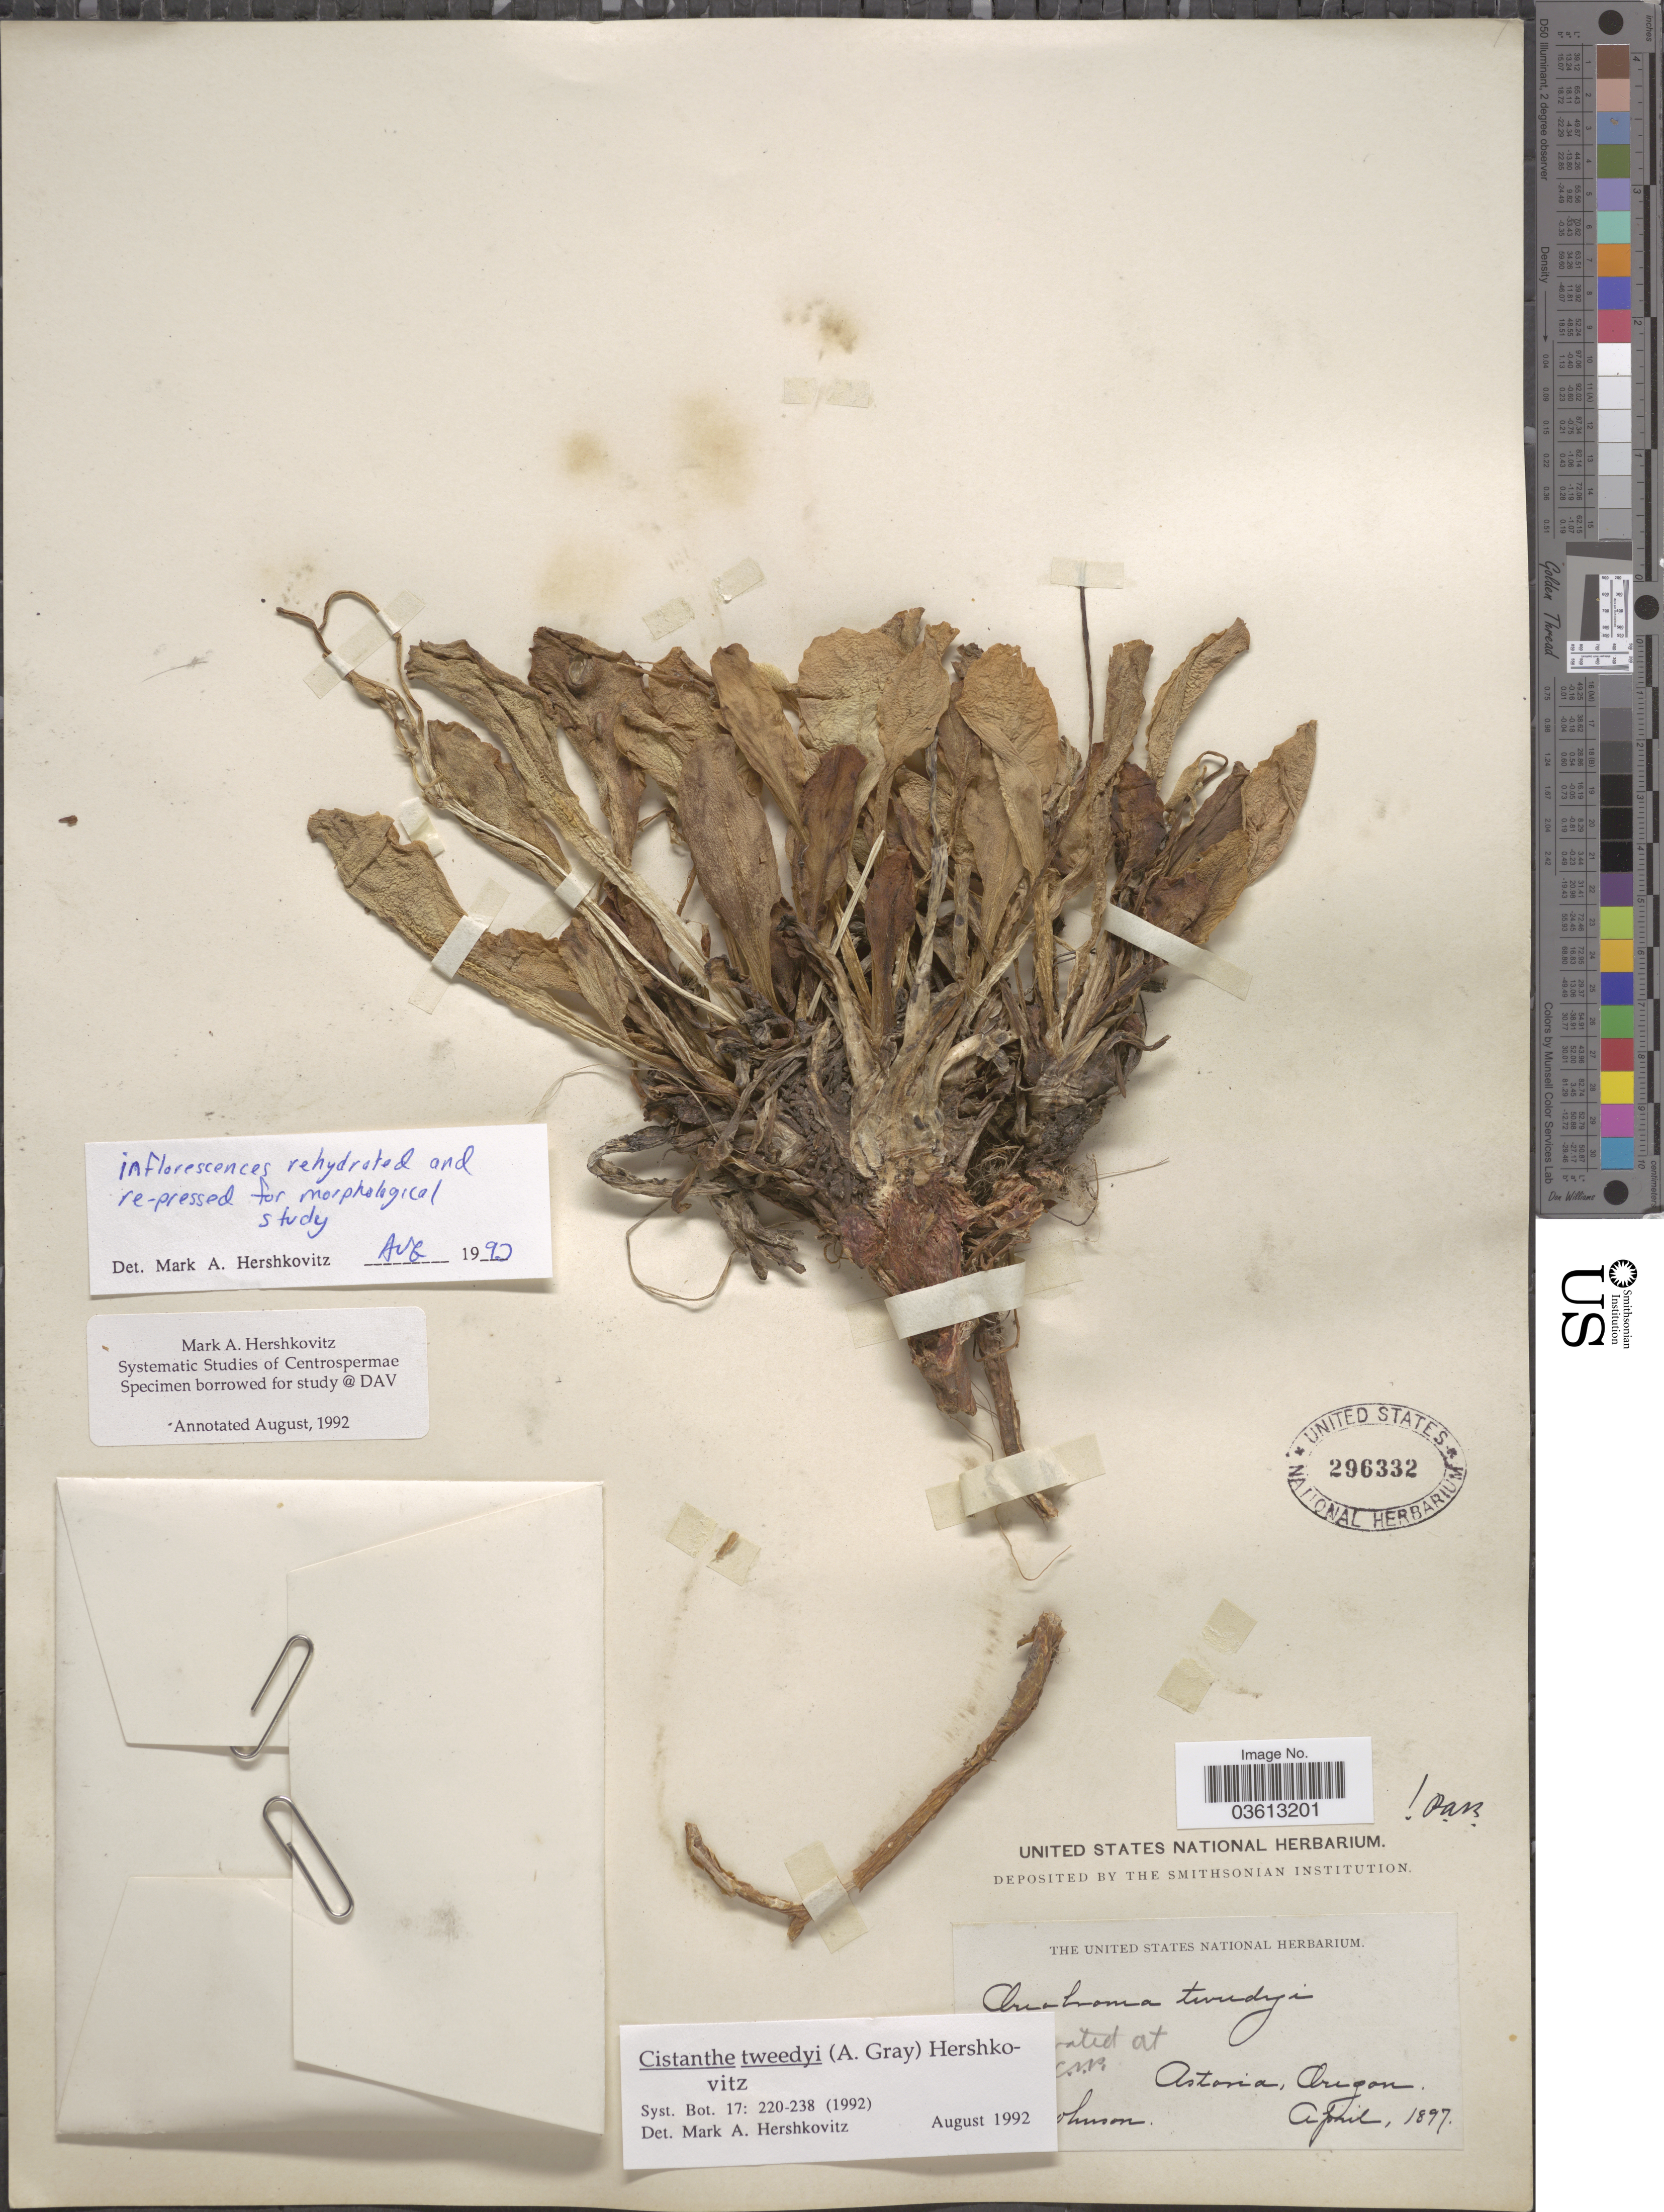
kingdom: Plantae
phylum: Tracheophyta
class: Magnoliopsida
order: Caryophyllales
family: Talinaceae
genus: Talinum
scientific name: Talinum tweedyi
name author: A. Gray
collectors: A. Johnson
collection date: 1897-04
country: United States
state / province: Oregon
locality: Astoria.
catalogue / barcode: US 296332